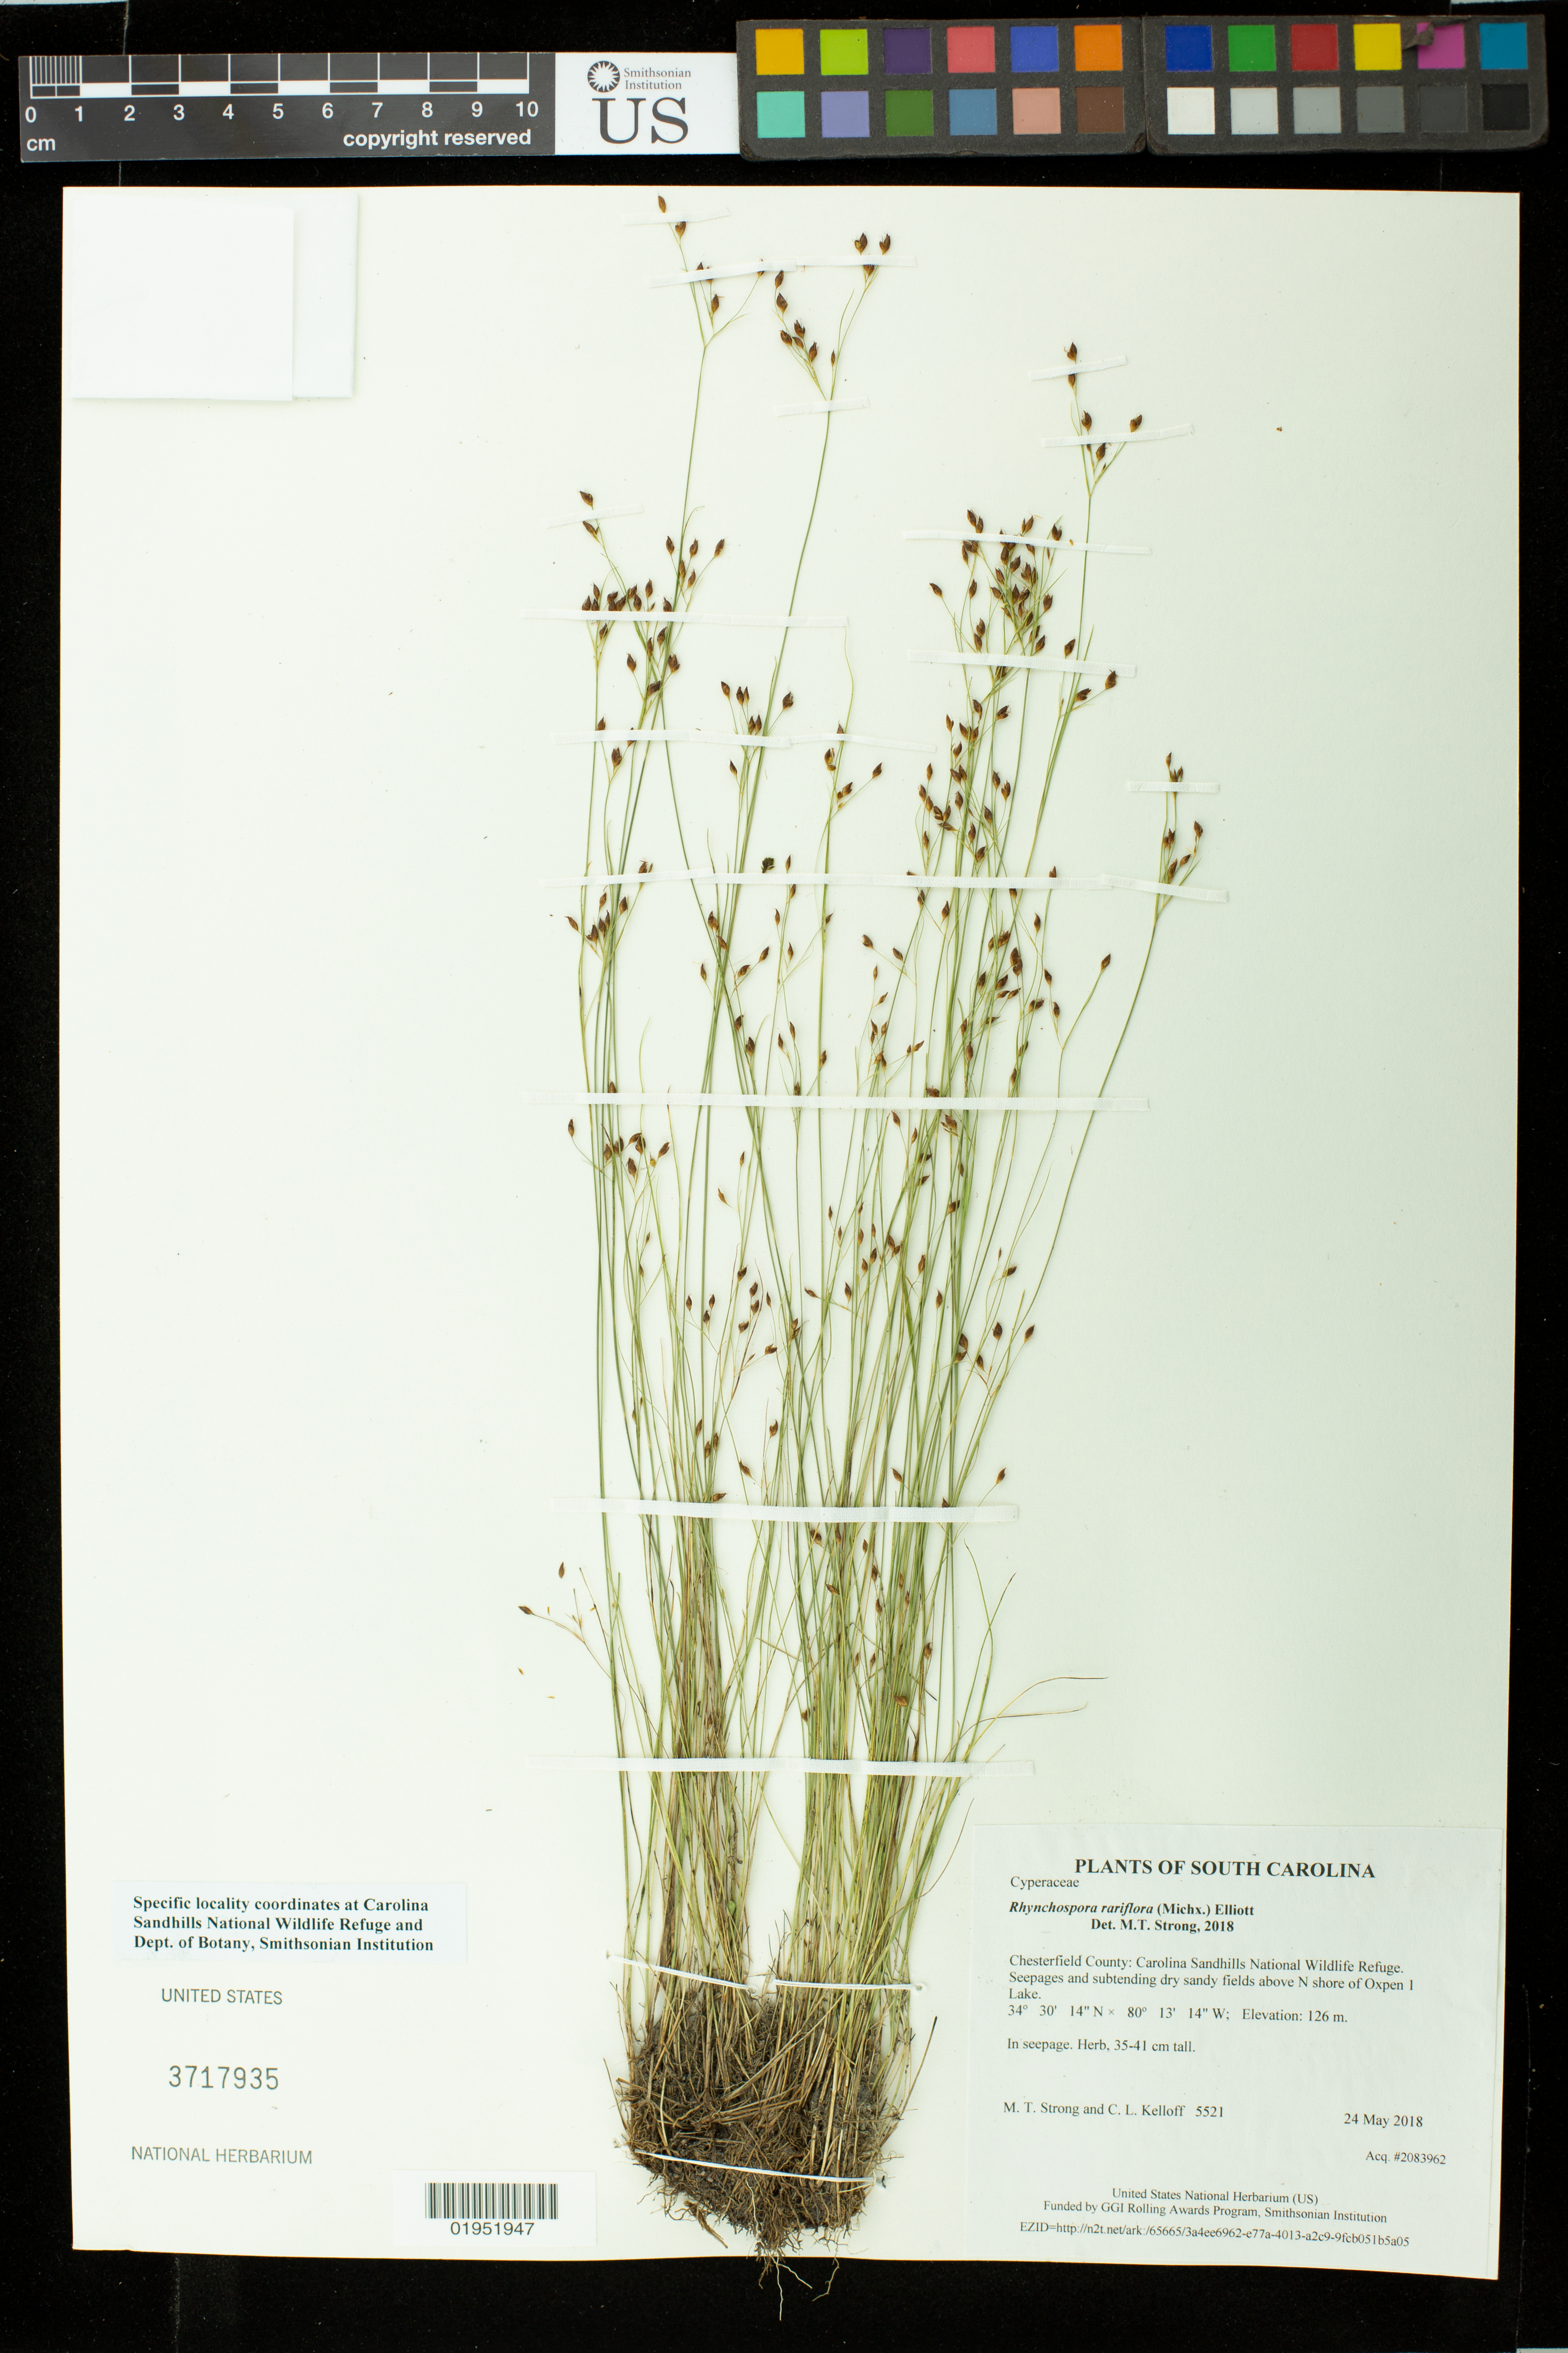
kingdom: Plantae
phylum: Tracheophyta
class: Liliopsida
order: Poales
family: Cyperaceae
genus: Rhynchospora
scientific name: Rhynchospora rariflora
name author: (Michx.) Elliott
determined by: Strong, Mark T., (BOT), Smithsonian Institution - National Museum of Natural History (UNITED STATES)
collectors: M. T. Strong & C. L. Kelloff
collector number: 5521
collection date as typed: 24 May 2018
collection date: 2018-05-24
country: United States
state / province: South Carolina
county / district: Chesterfield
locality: Carolina Sandhills National Wildlife Refuge. Seepages and subtending dry sandy fields above N shore of Oxpen 1 Lake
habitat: In seepage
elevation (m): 126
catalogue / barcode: US 3717935